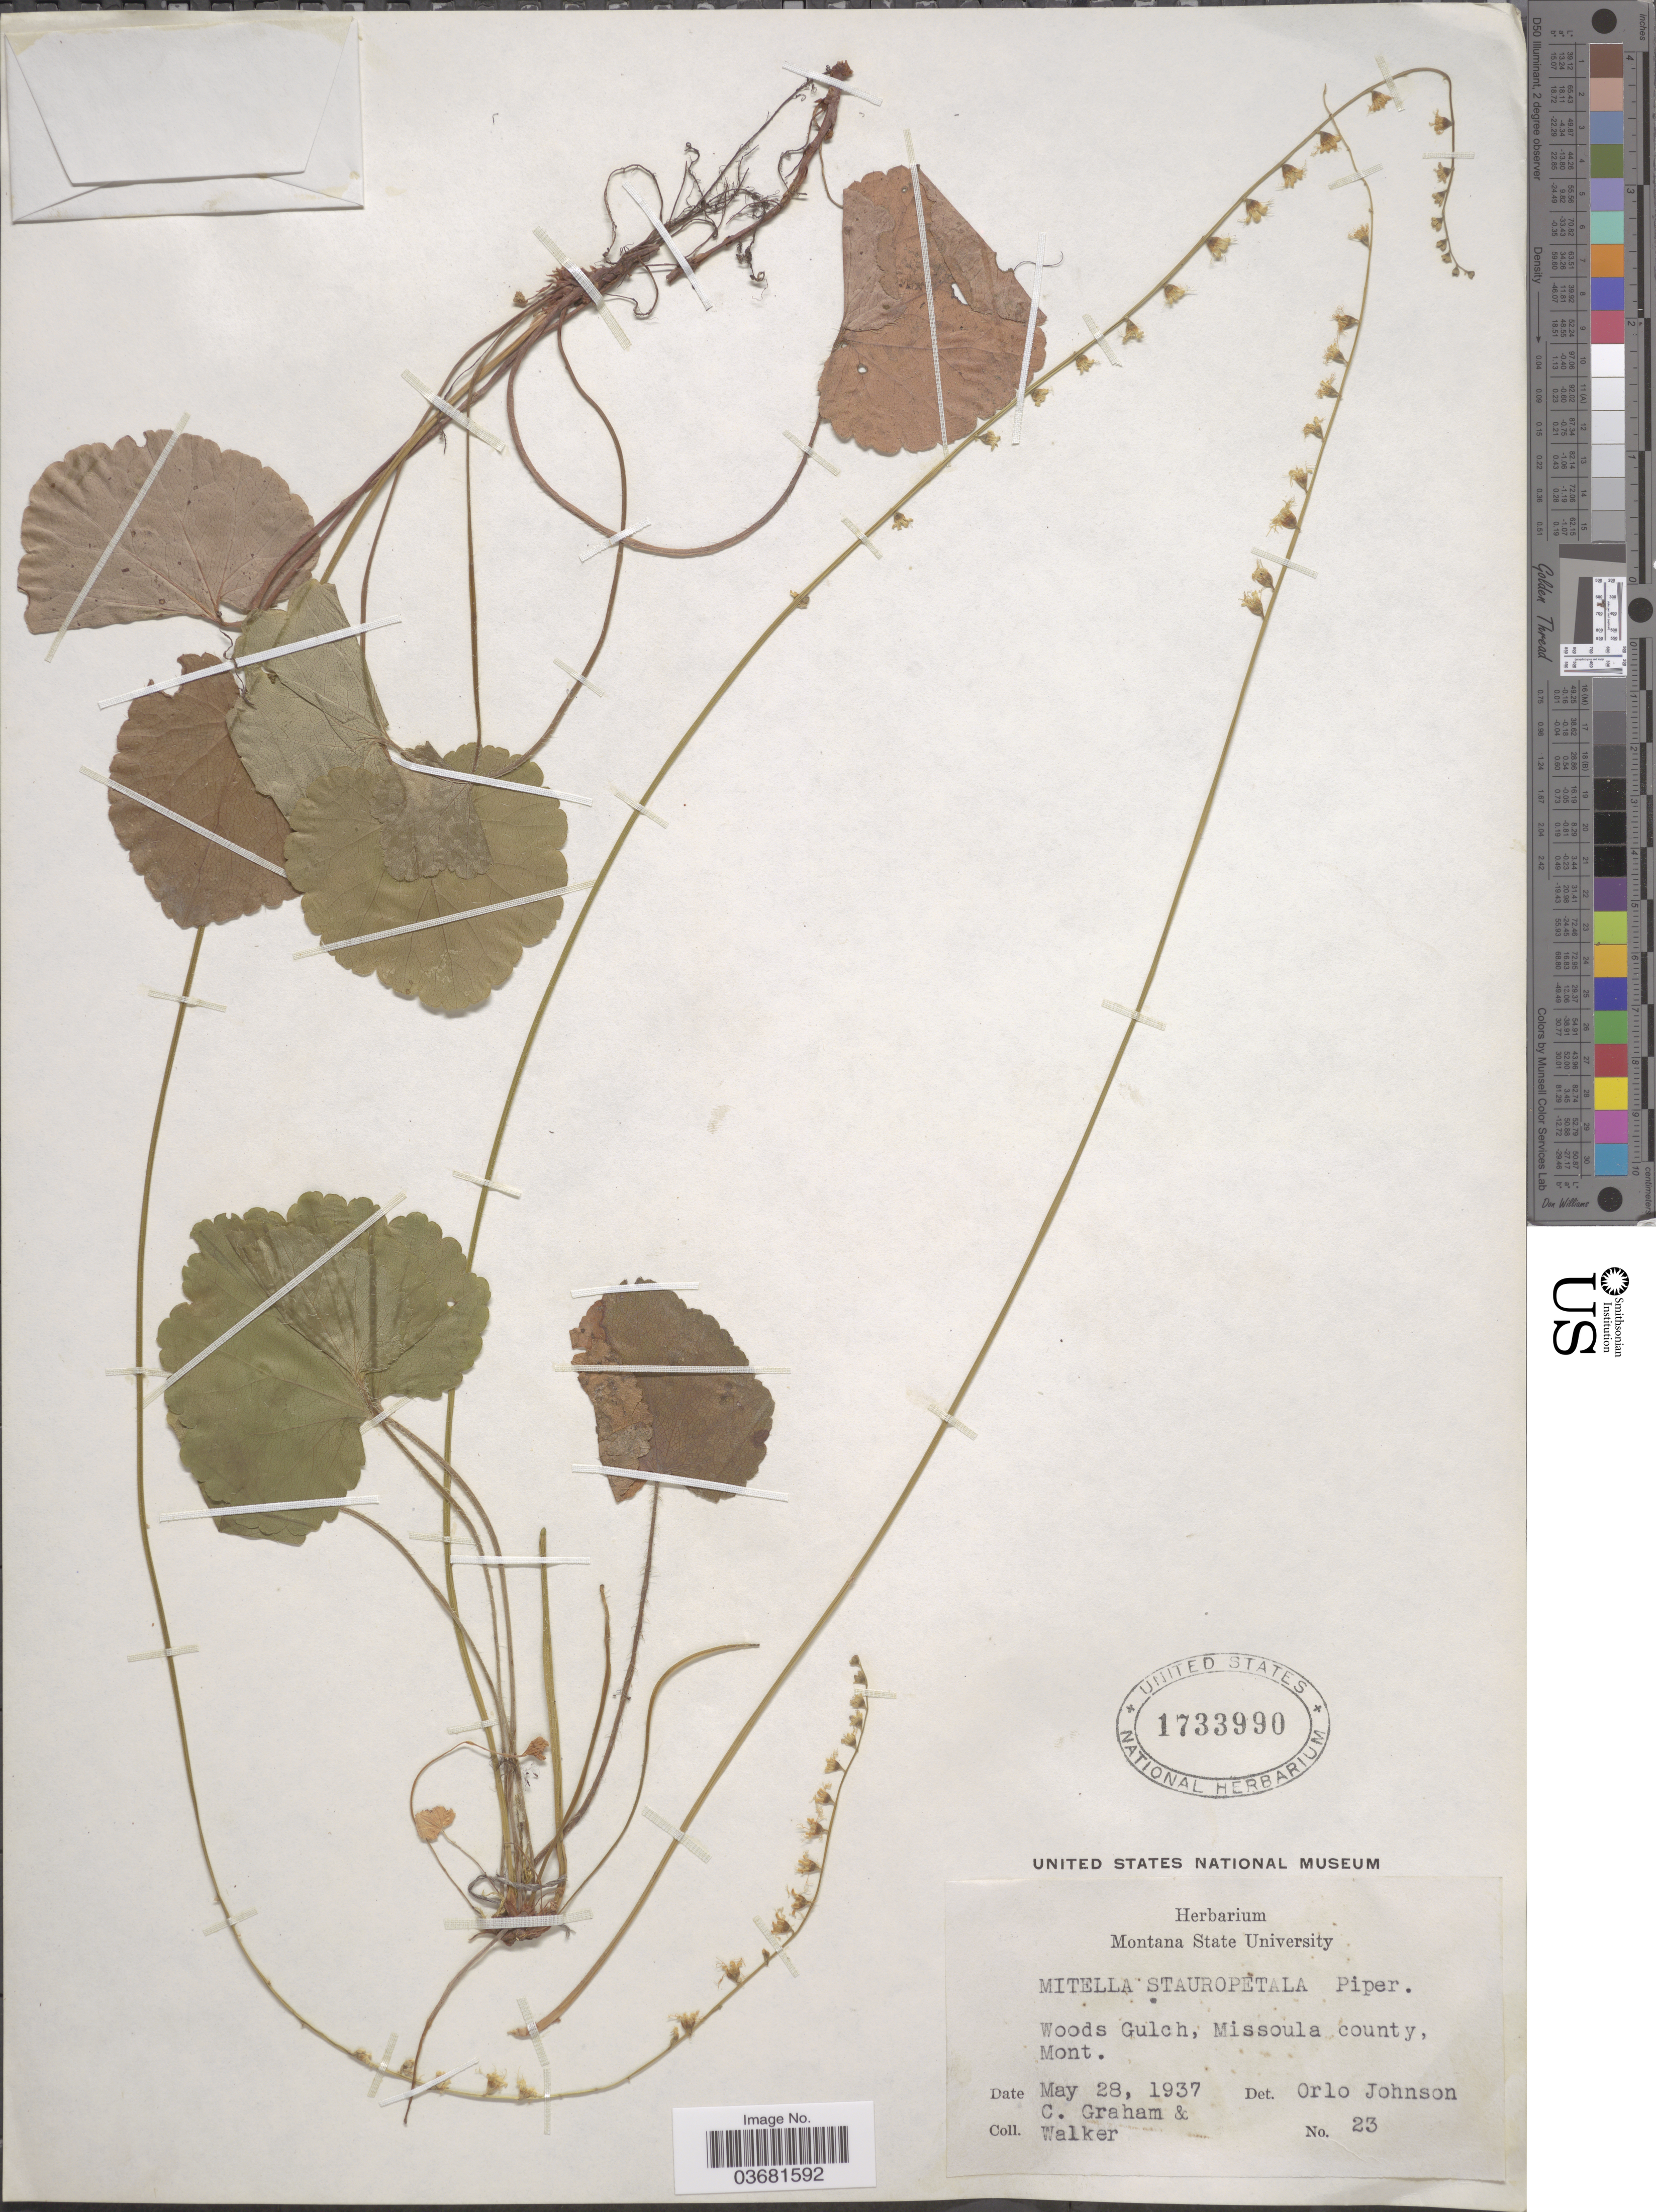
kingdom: Plantae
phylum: Tracheophyta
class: Magnoliopsida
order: Saxifragales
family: Saxifragaceae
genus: Mitella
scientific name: Mitella stauropetala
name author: Piper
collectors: C. Graham & -. Walker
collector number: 23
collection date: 1937-05-28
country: United States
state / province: Montana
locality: Woods Gulch, Missoula county.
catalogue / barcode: US 1733990